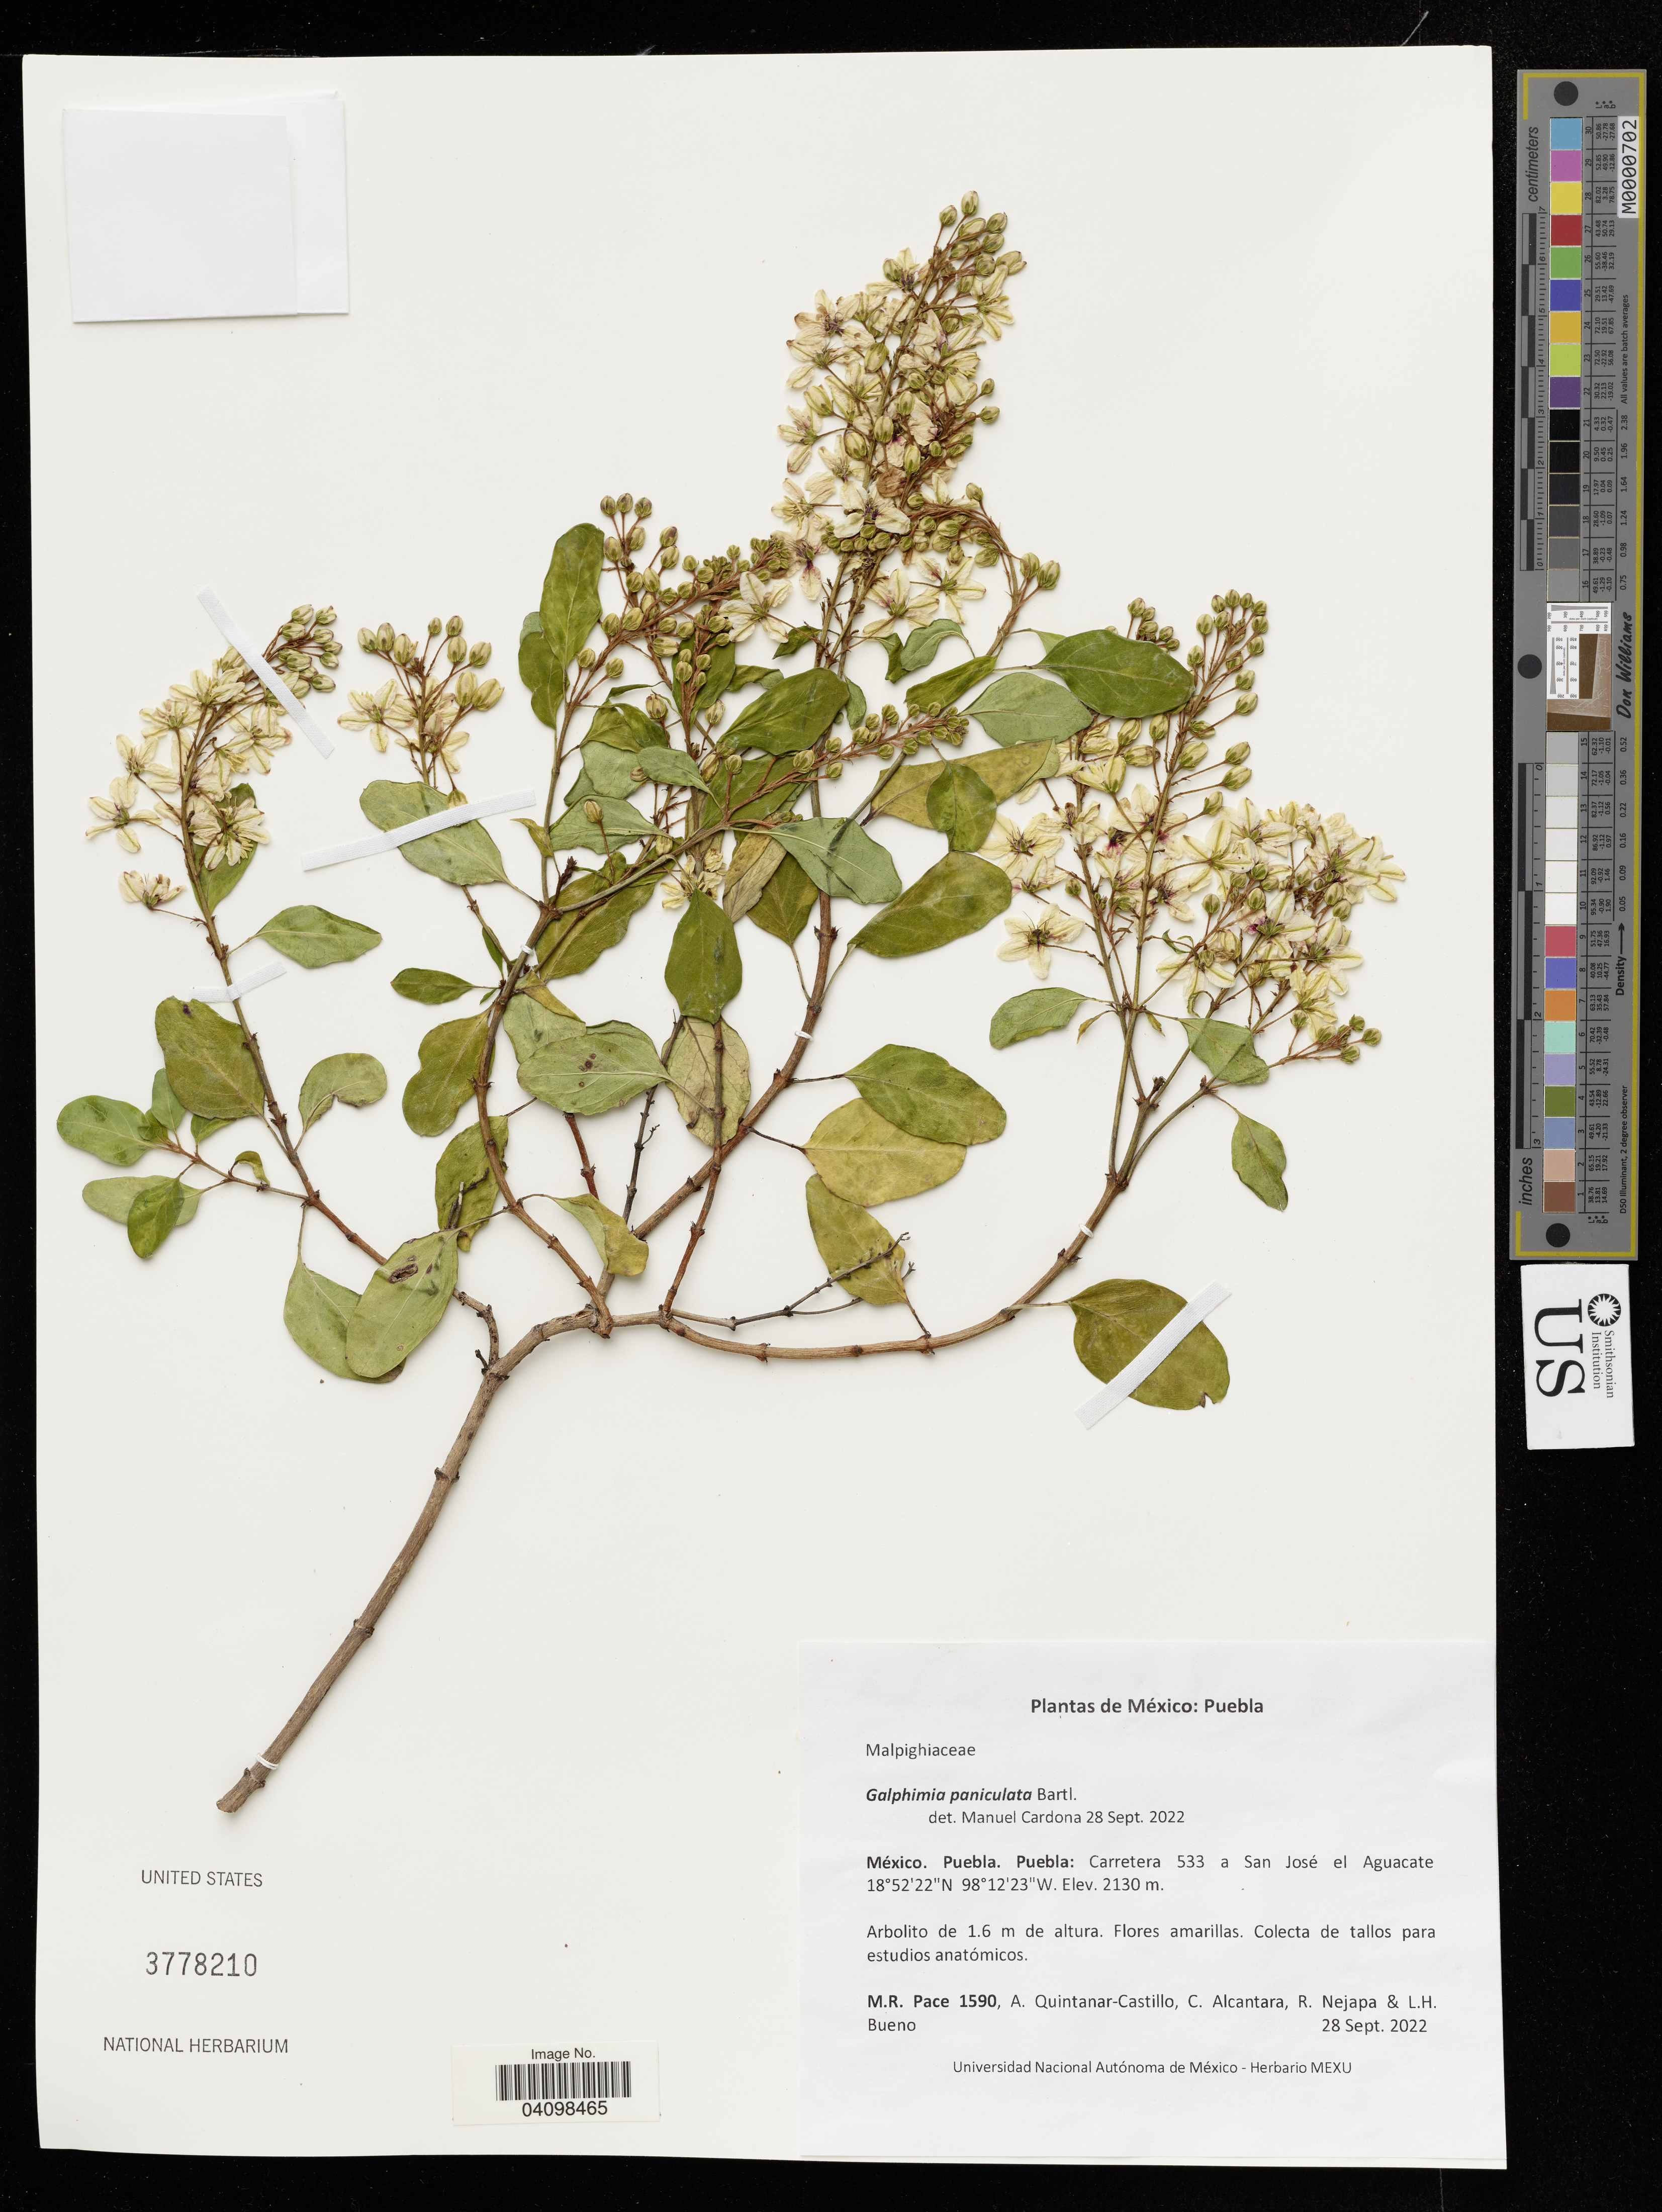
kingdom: Plantae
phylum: Tracheophyta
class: Magnoliopsida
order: Malpighiales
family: Malpighiaceae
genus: Galphimia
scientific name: Galphimia paniculata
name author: Bart.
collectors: M. Pace, A. Quintanar Castillo, C. Alcantara & R. Nejapa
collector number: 1590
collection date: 2022-09-28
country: Mexico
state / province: Puebla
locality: Puebla: Carretera 533 a San José el Aguacate.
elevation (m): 2130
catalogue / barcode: US 3778210